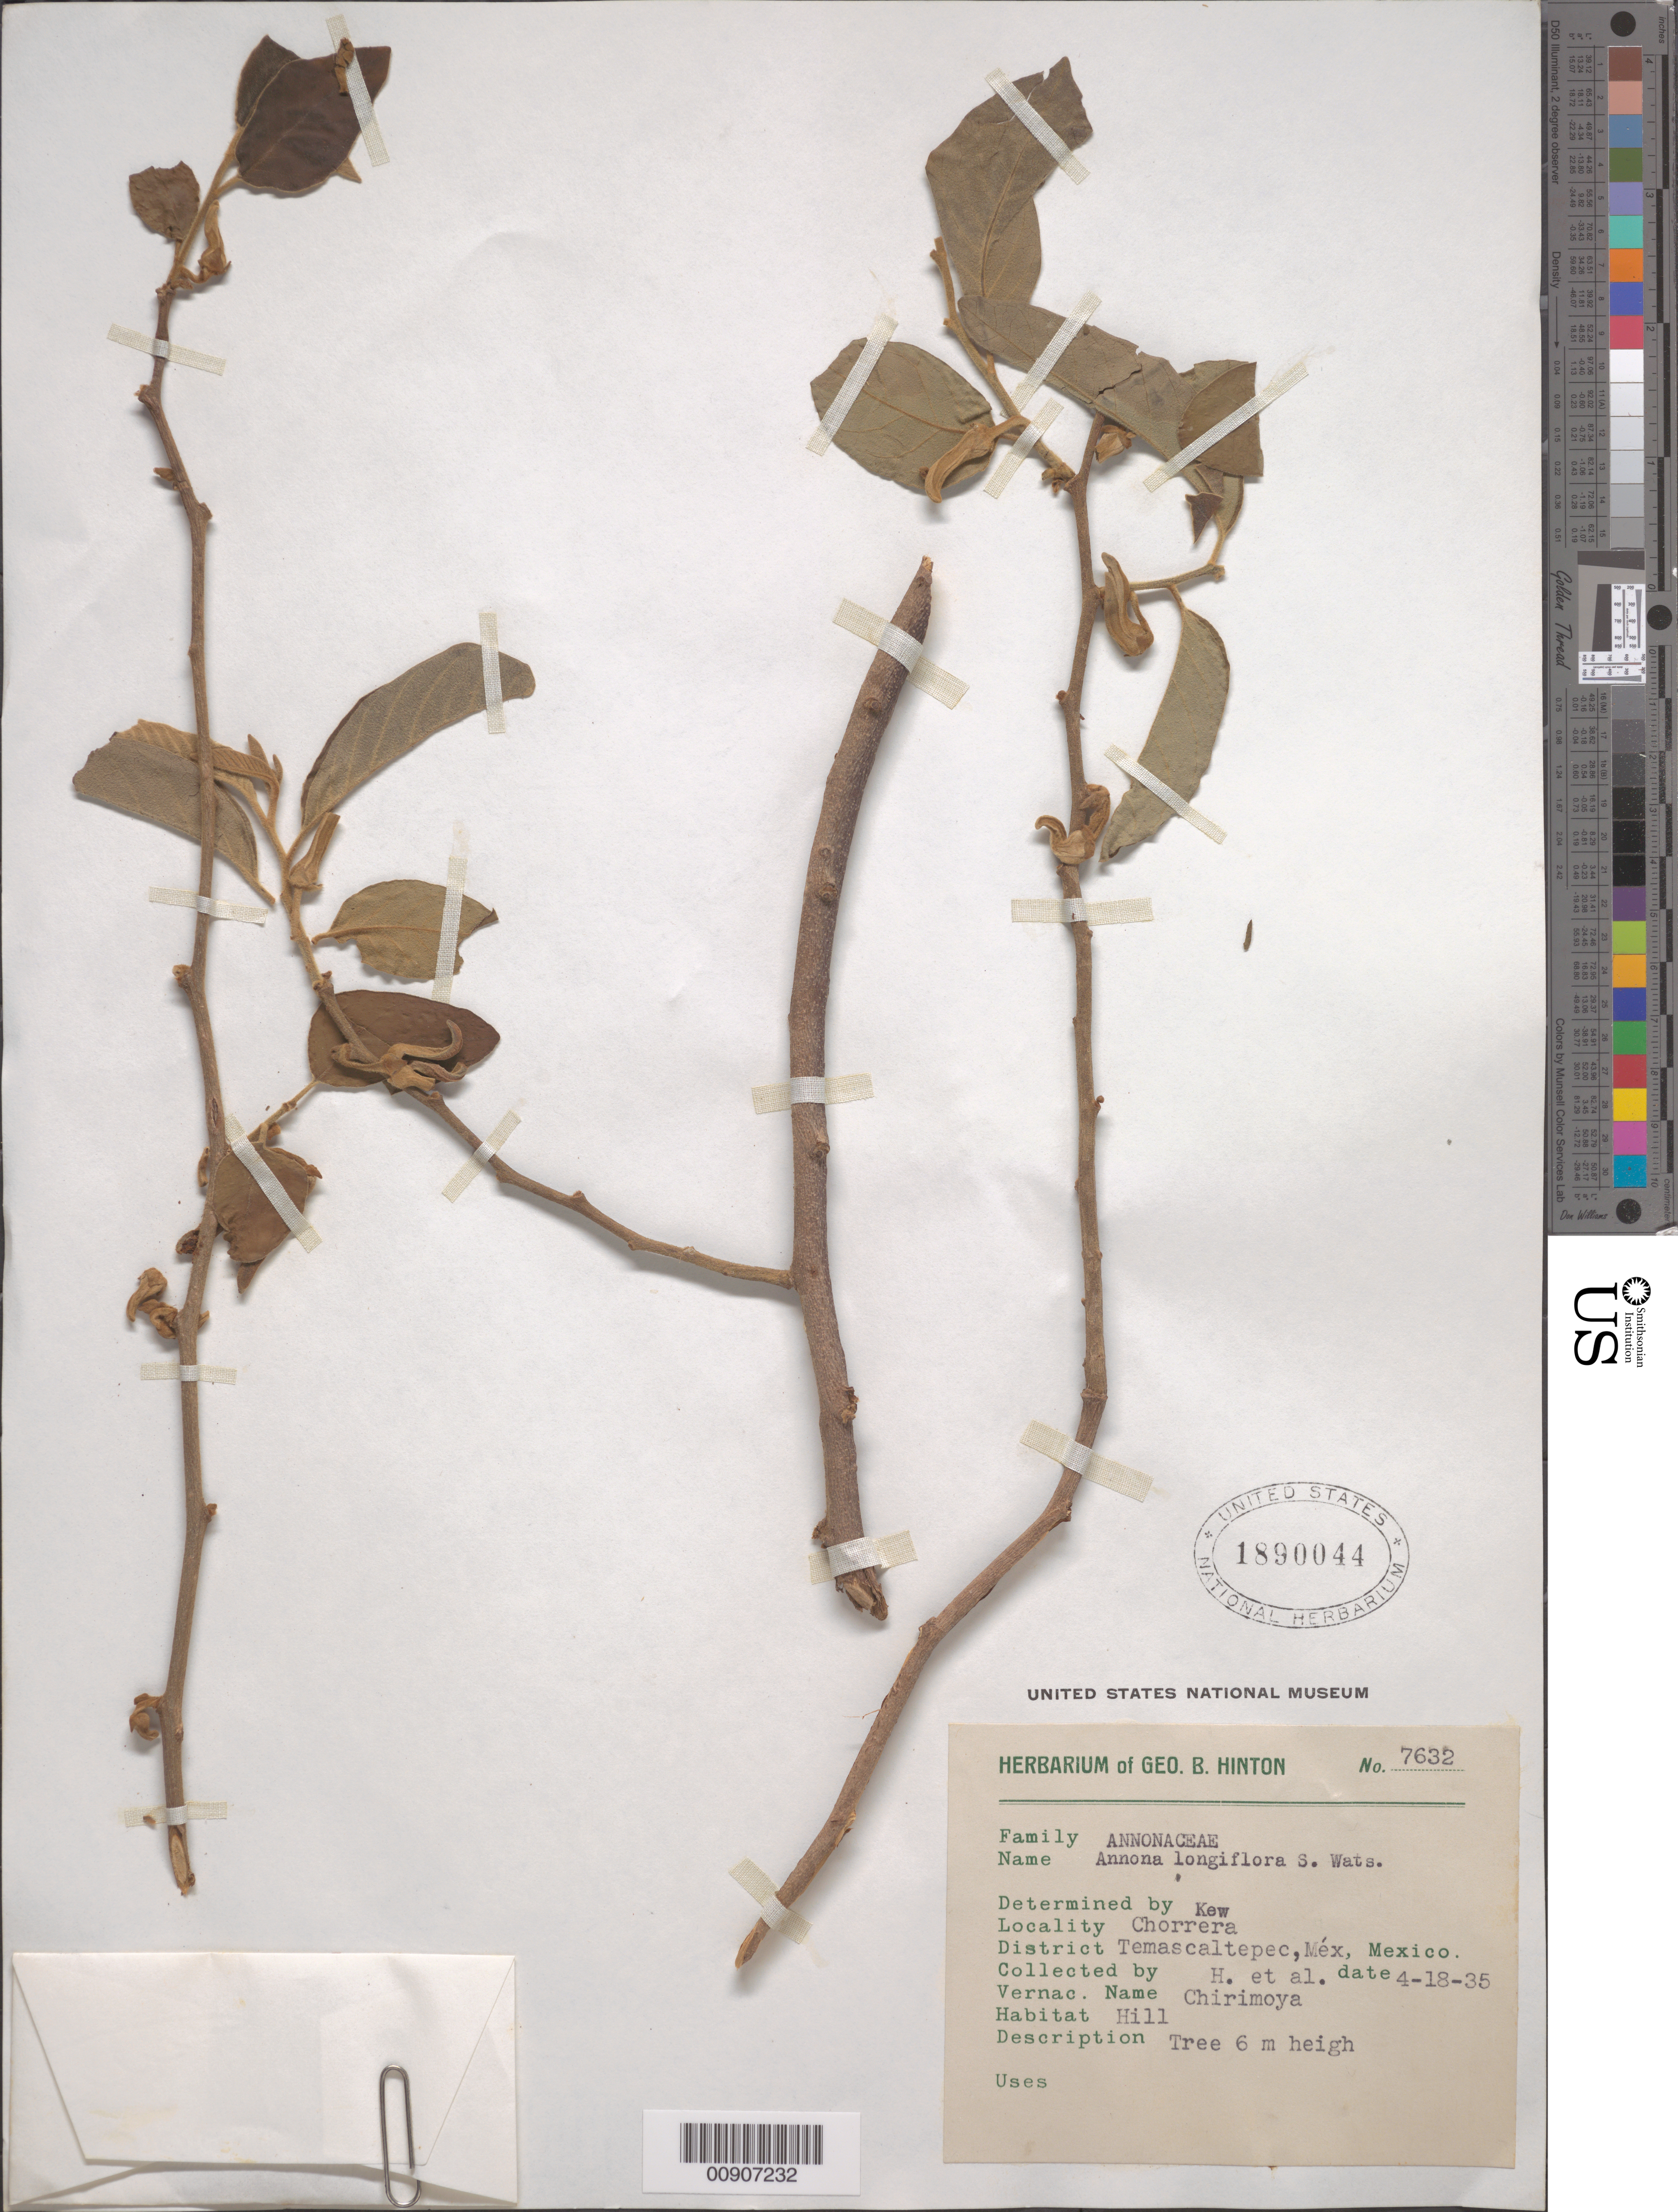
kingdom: Plantae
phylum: Tracheophyta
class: Magnoliopsida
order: Magnoliales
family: Annonaceae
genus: Annona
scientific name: Annona longiflora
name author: S. Watson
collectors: G. B. Hinton & et al.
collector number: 7632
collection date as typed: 18 Apr 1935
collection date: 1935-04-18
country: Mexico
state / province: México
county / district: Temascaltepec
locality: Chorrera, District Temascaltepec, State of Mexico.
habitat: Hill.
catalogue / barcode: US 1890044